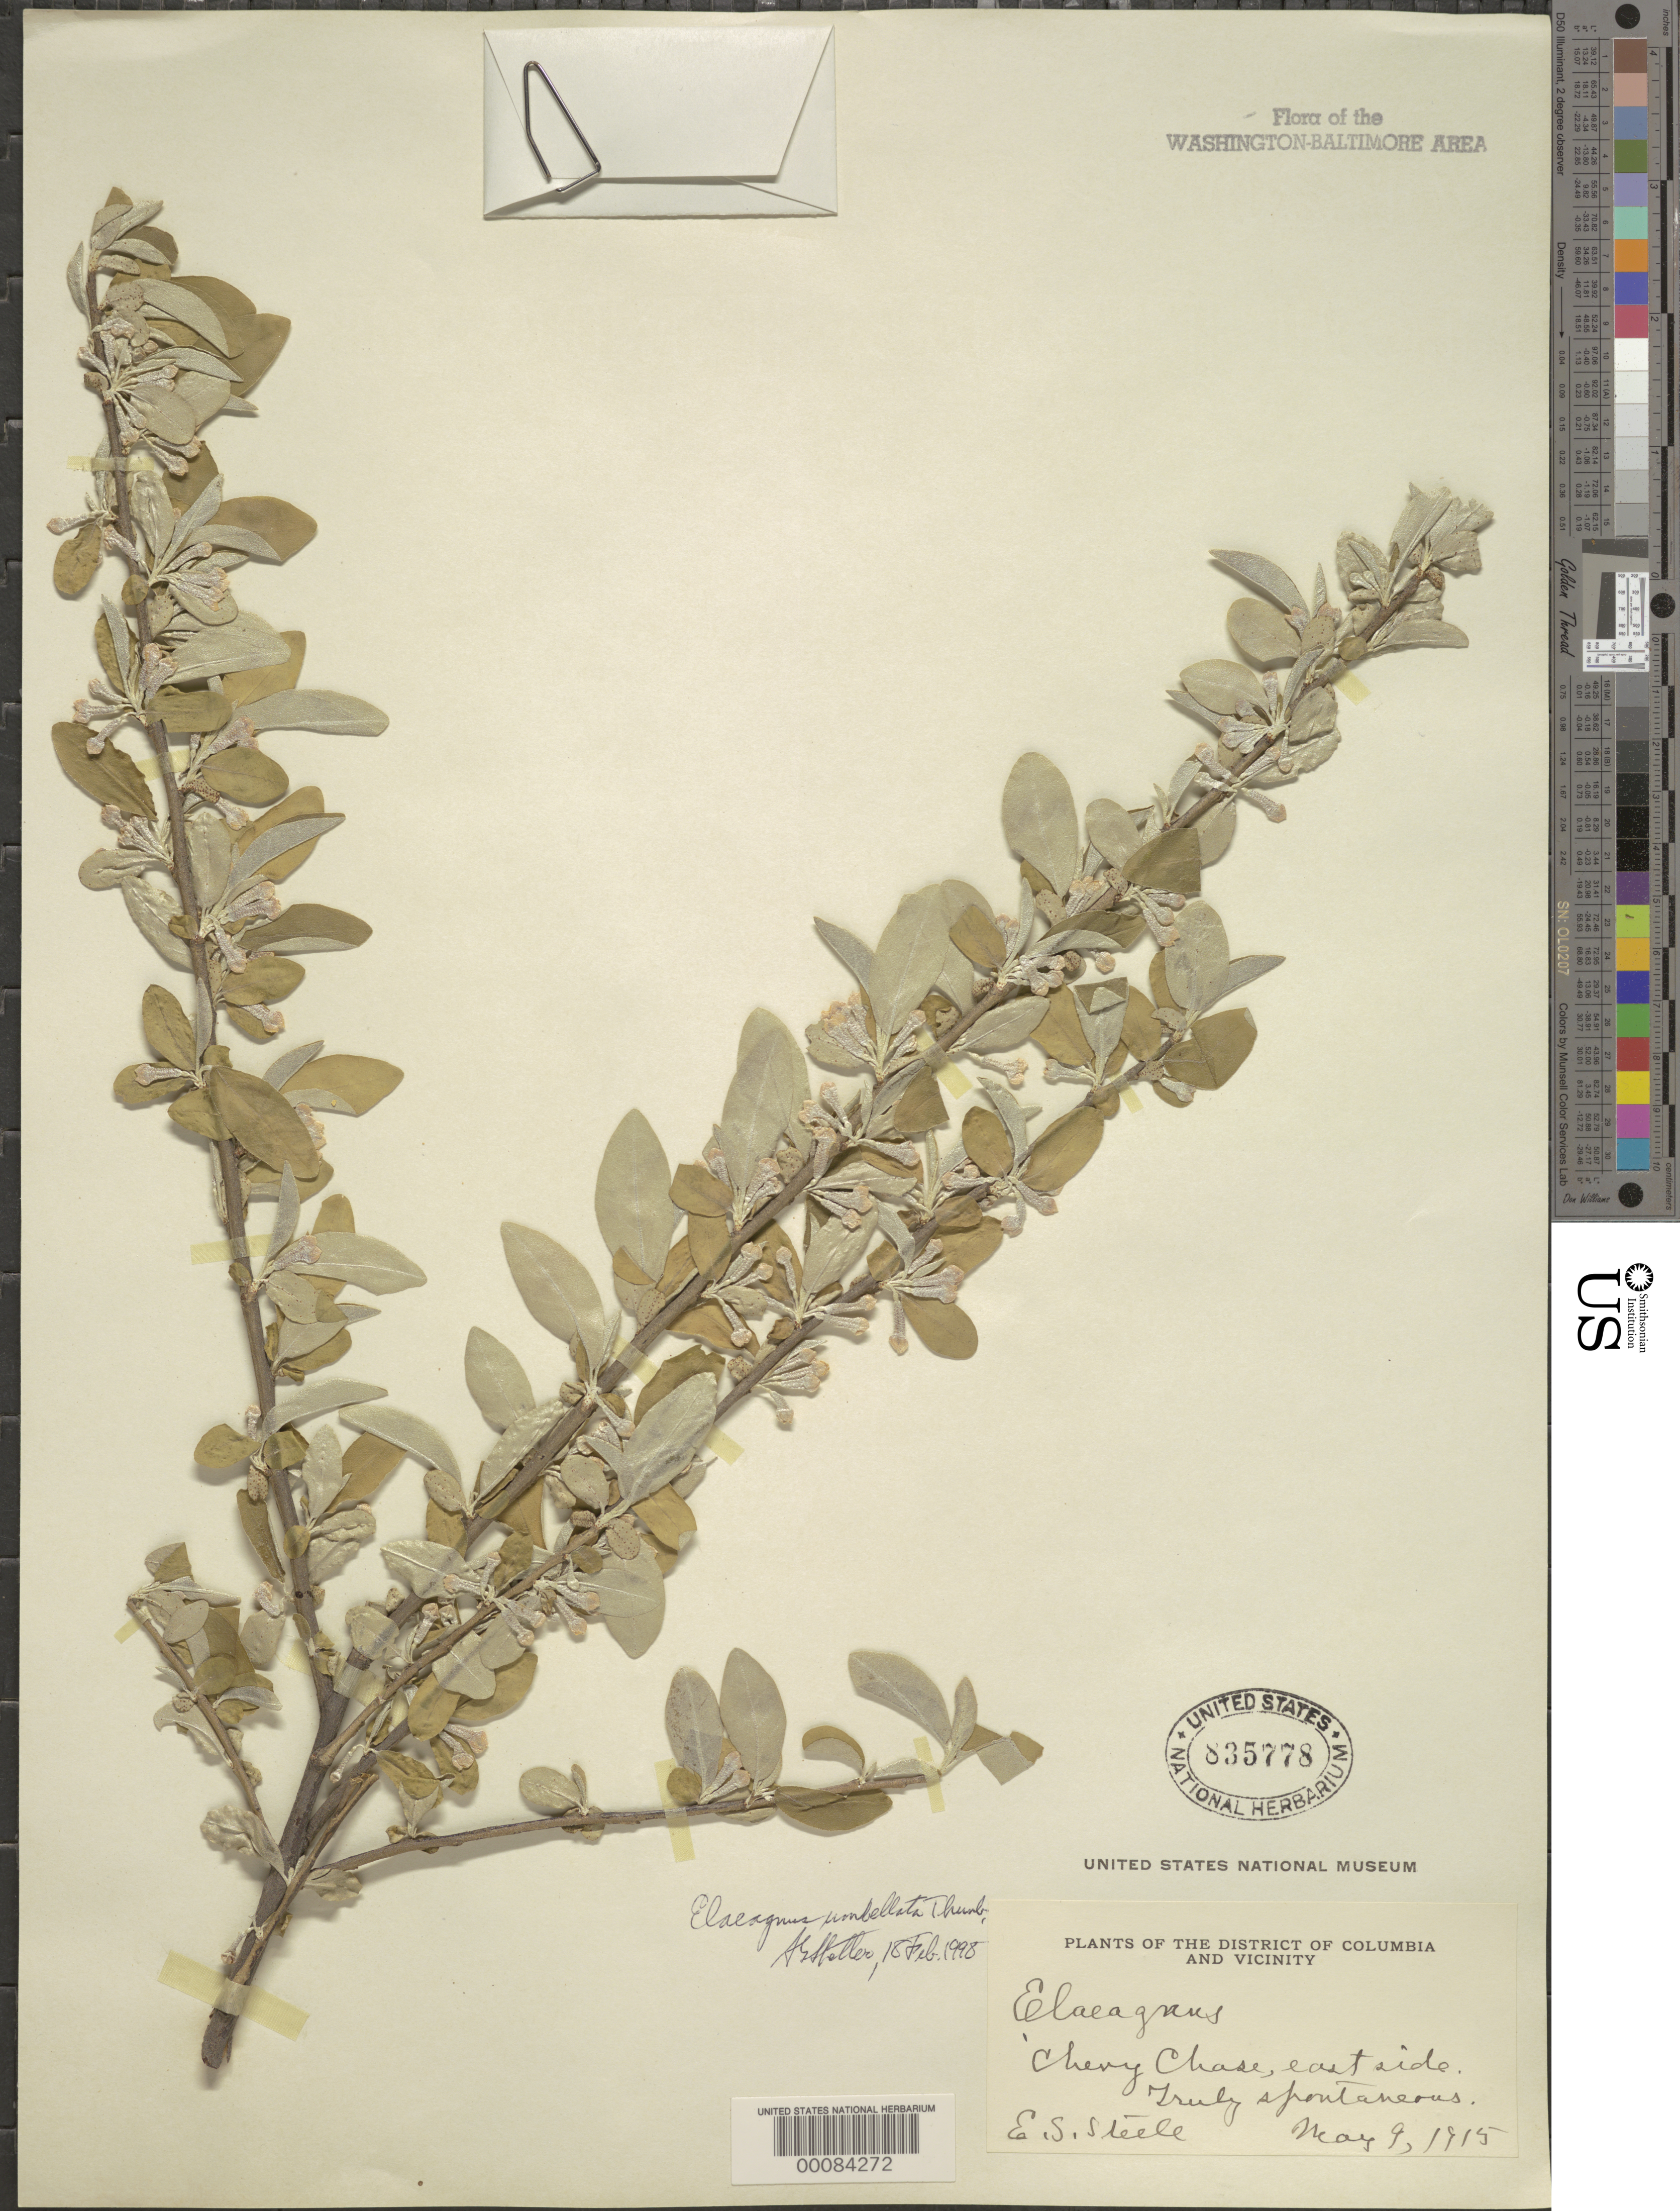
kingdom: Plantae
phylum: Tracheophyta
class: Magnoliopsida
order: Rosales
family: Elaeagnaceae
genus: Elaeagnus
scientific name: Elaeagnus umbellata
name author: Thunb.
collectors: E. Steele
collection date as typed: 09 May 1915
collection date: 1915-05-09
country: United States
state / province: Maryland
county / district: Montgomery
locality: Chevy Chase, east side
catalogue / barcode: US 835778